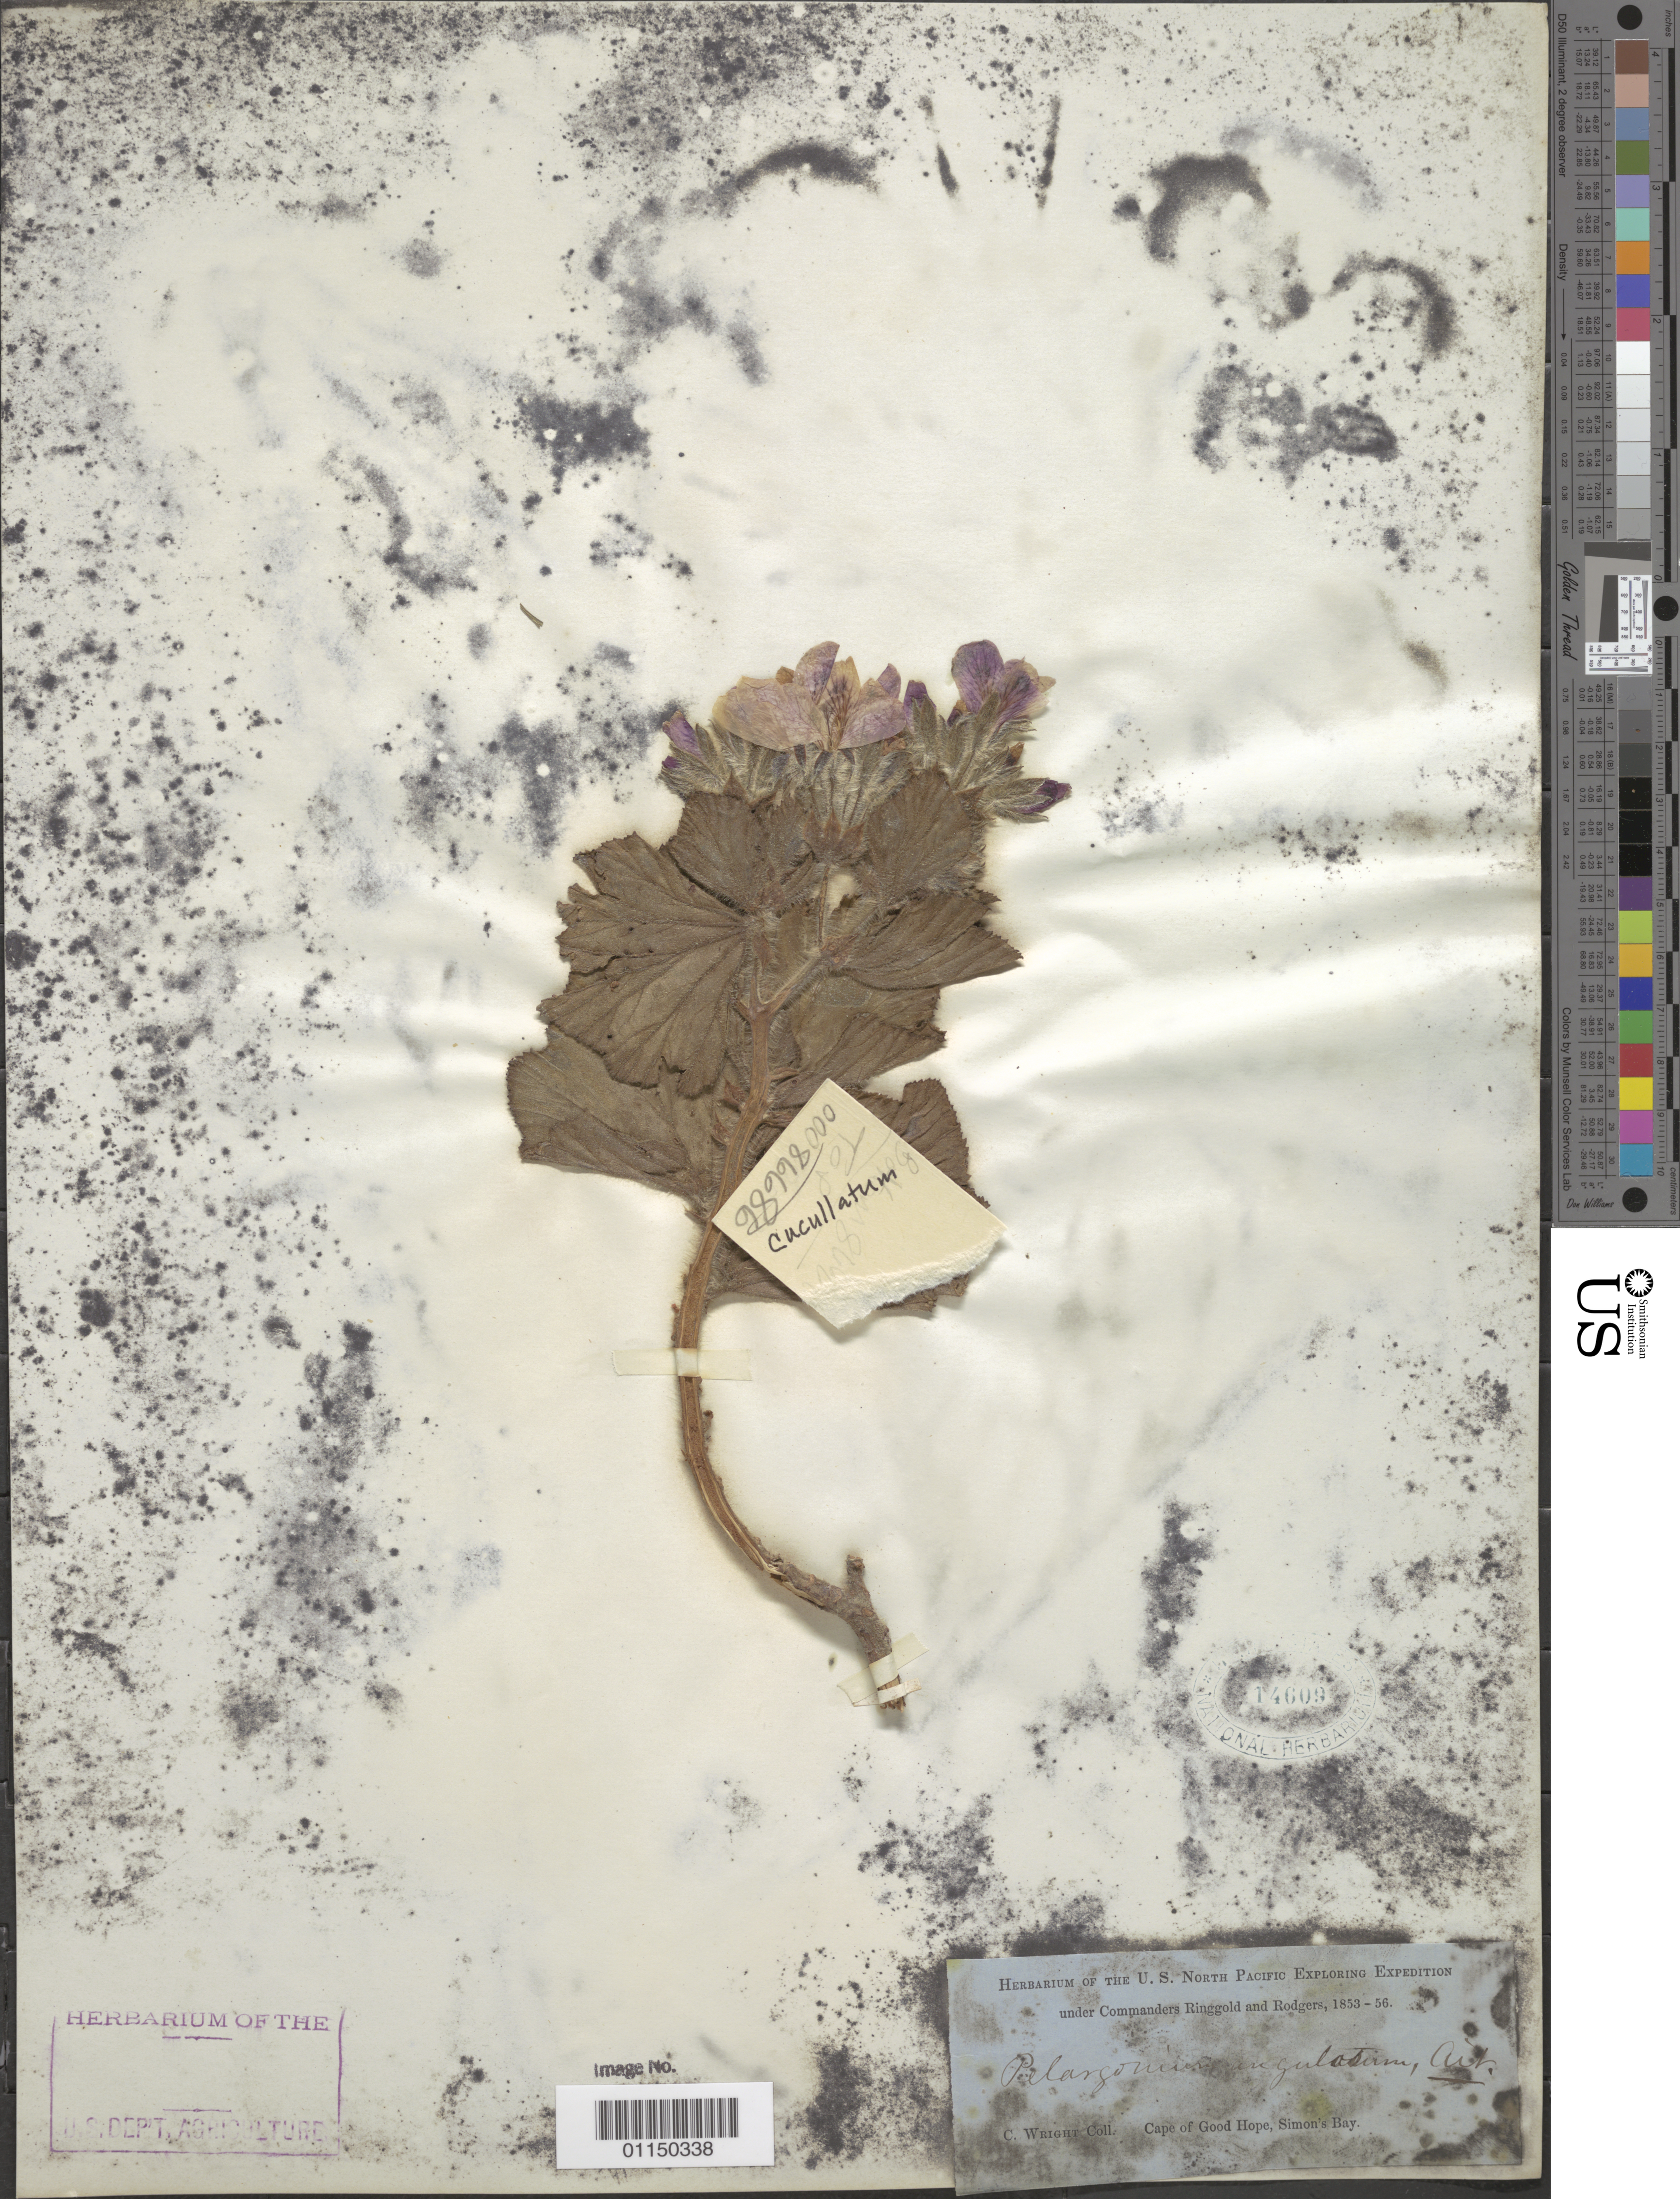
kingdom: Plantae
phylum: Tracheophyta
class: Magnoliopsida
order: Geraniales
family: Geraniaceae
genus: Pelargonium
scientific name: Pelargonium angulosum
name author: Aiton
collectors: C. Wright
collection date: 1853/1856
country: South Africa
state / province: Western Cape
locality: Cape of Good Hope, Simon's Bay.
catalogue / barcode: US 14609